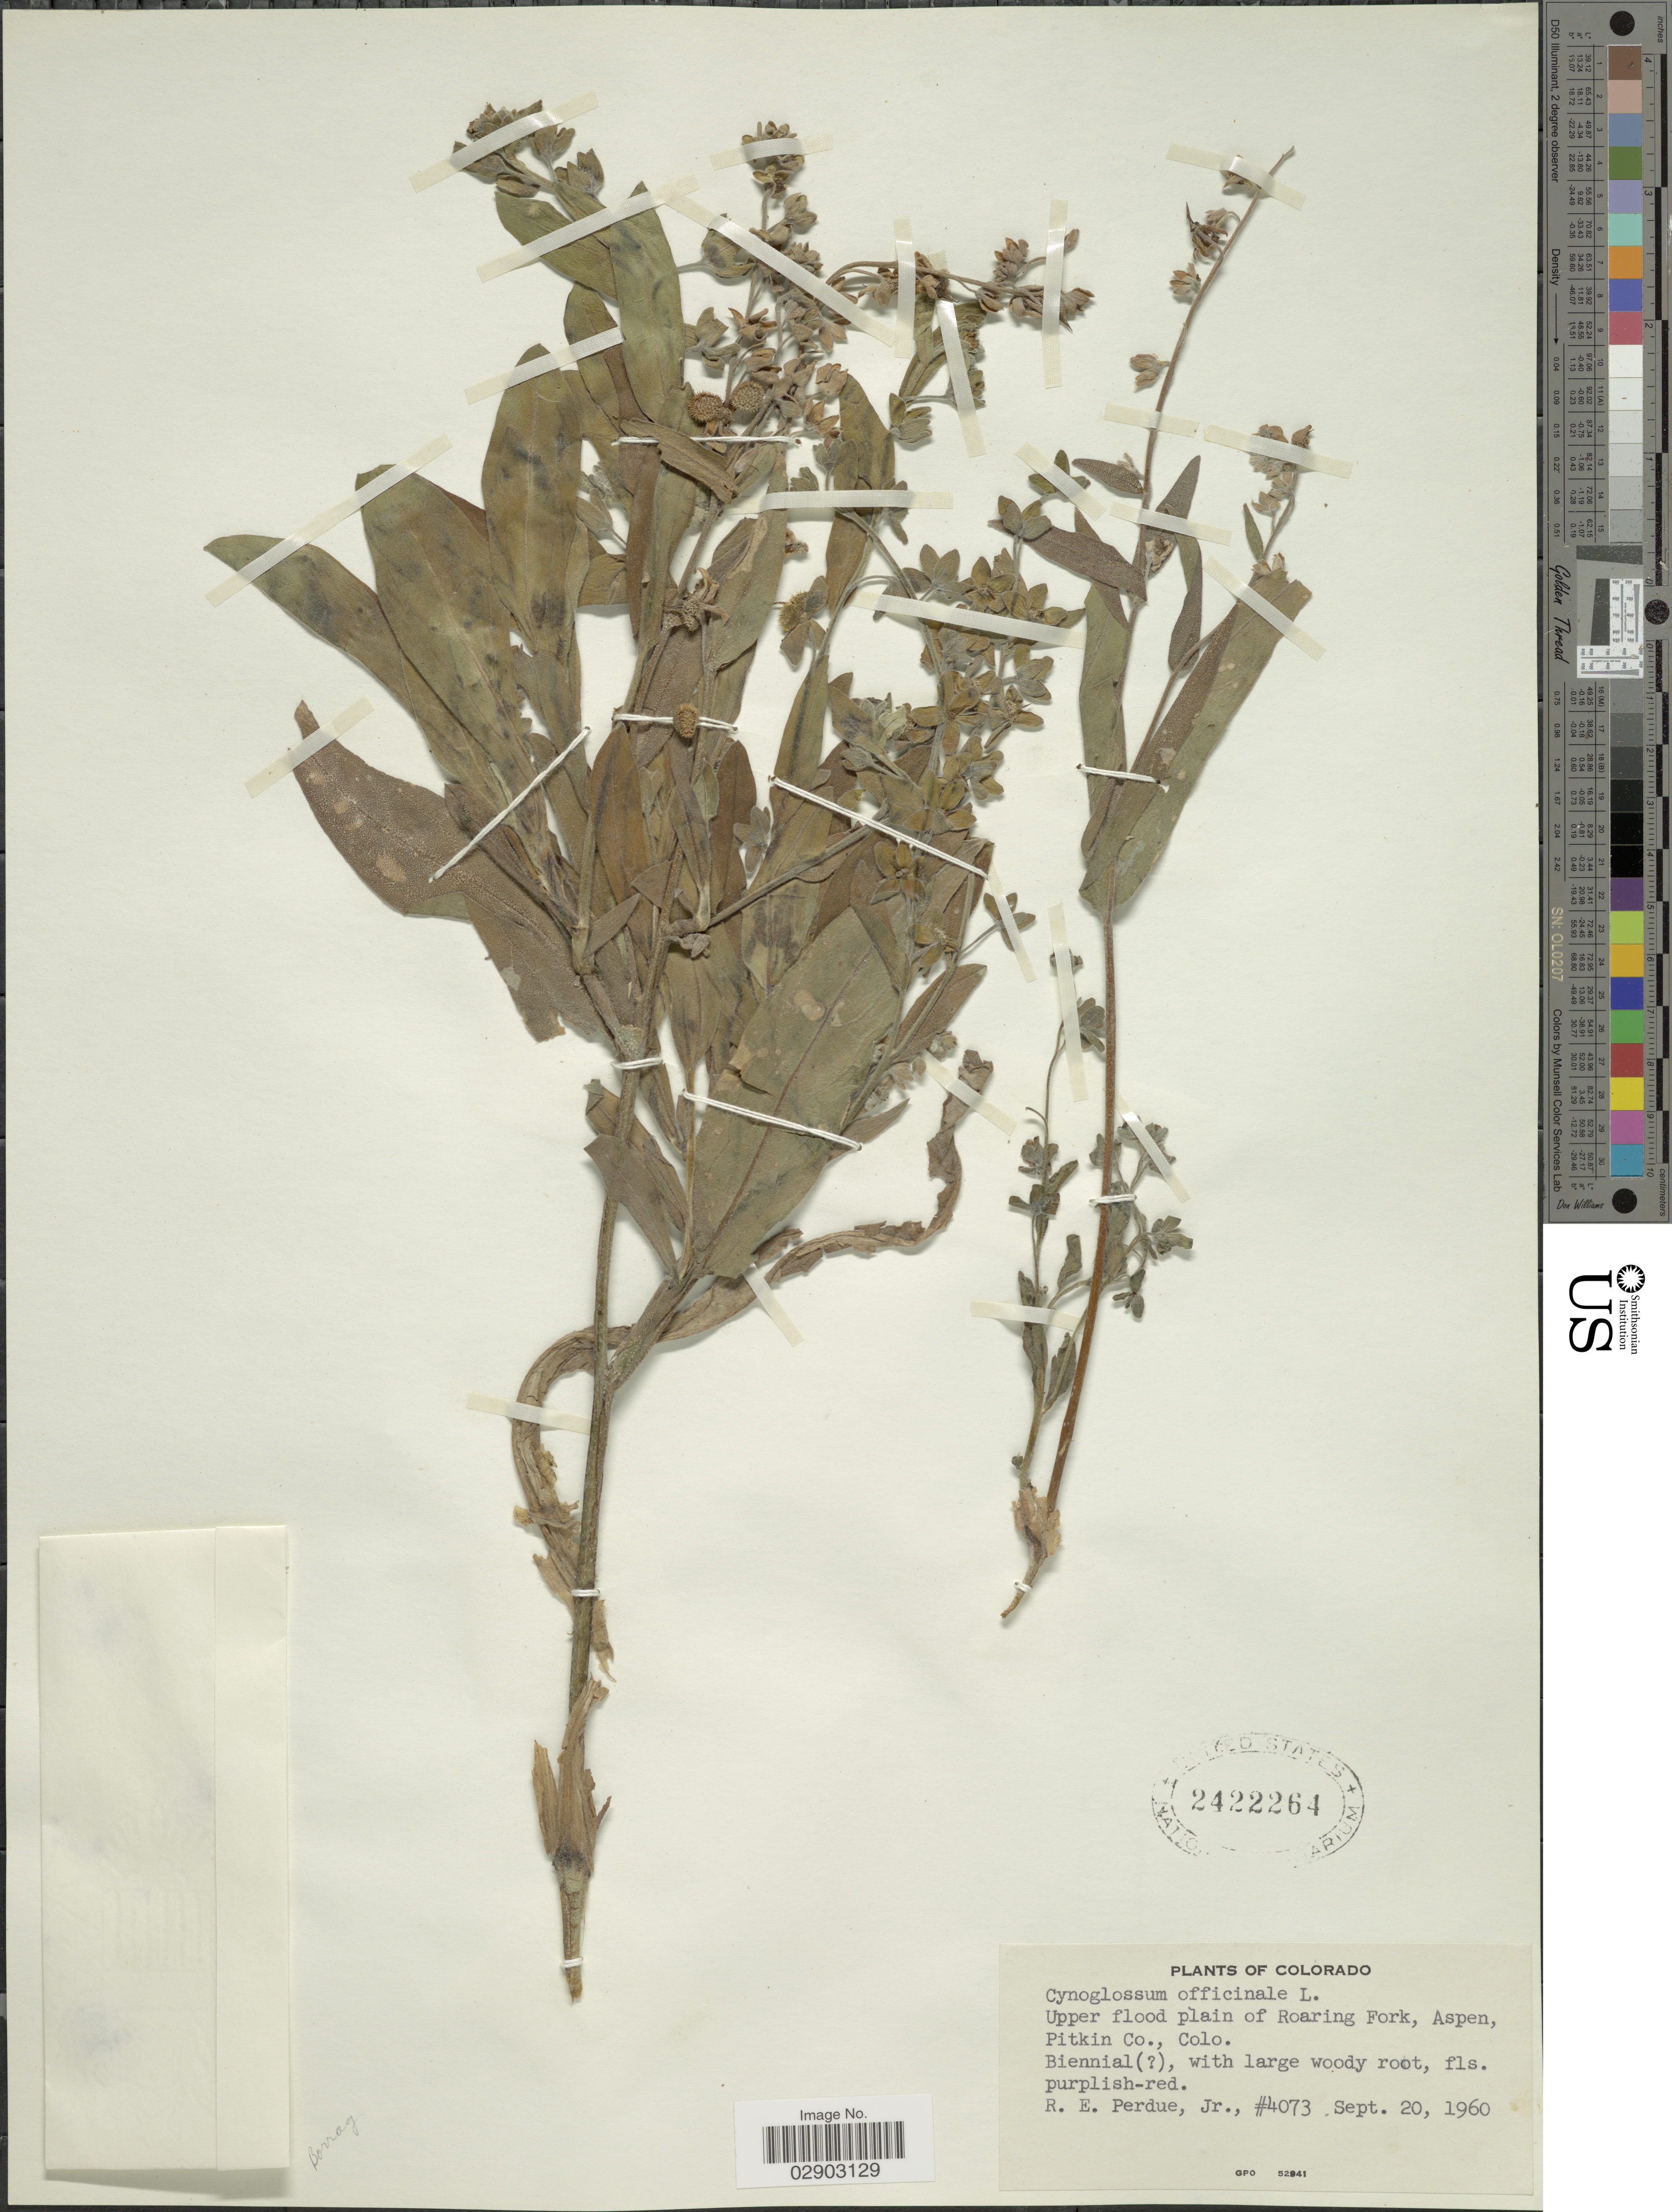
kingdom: Plantae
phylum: Tracheophyta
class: Magnoliopsida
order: Boraginales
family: Boraginaceae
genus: Cynoglossum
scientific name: Cynoglossum officinale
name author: L.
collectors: R. E. Perdue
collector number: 4073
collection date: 1960-09-20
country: United States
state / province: Colorado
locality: Upper flood plain of Roaring Fork, Aspen, Pitkin Co.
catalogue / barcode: US 2422264